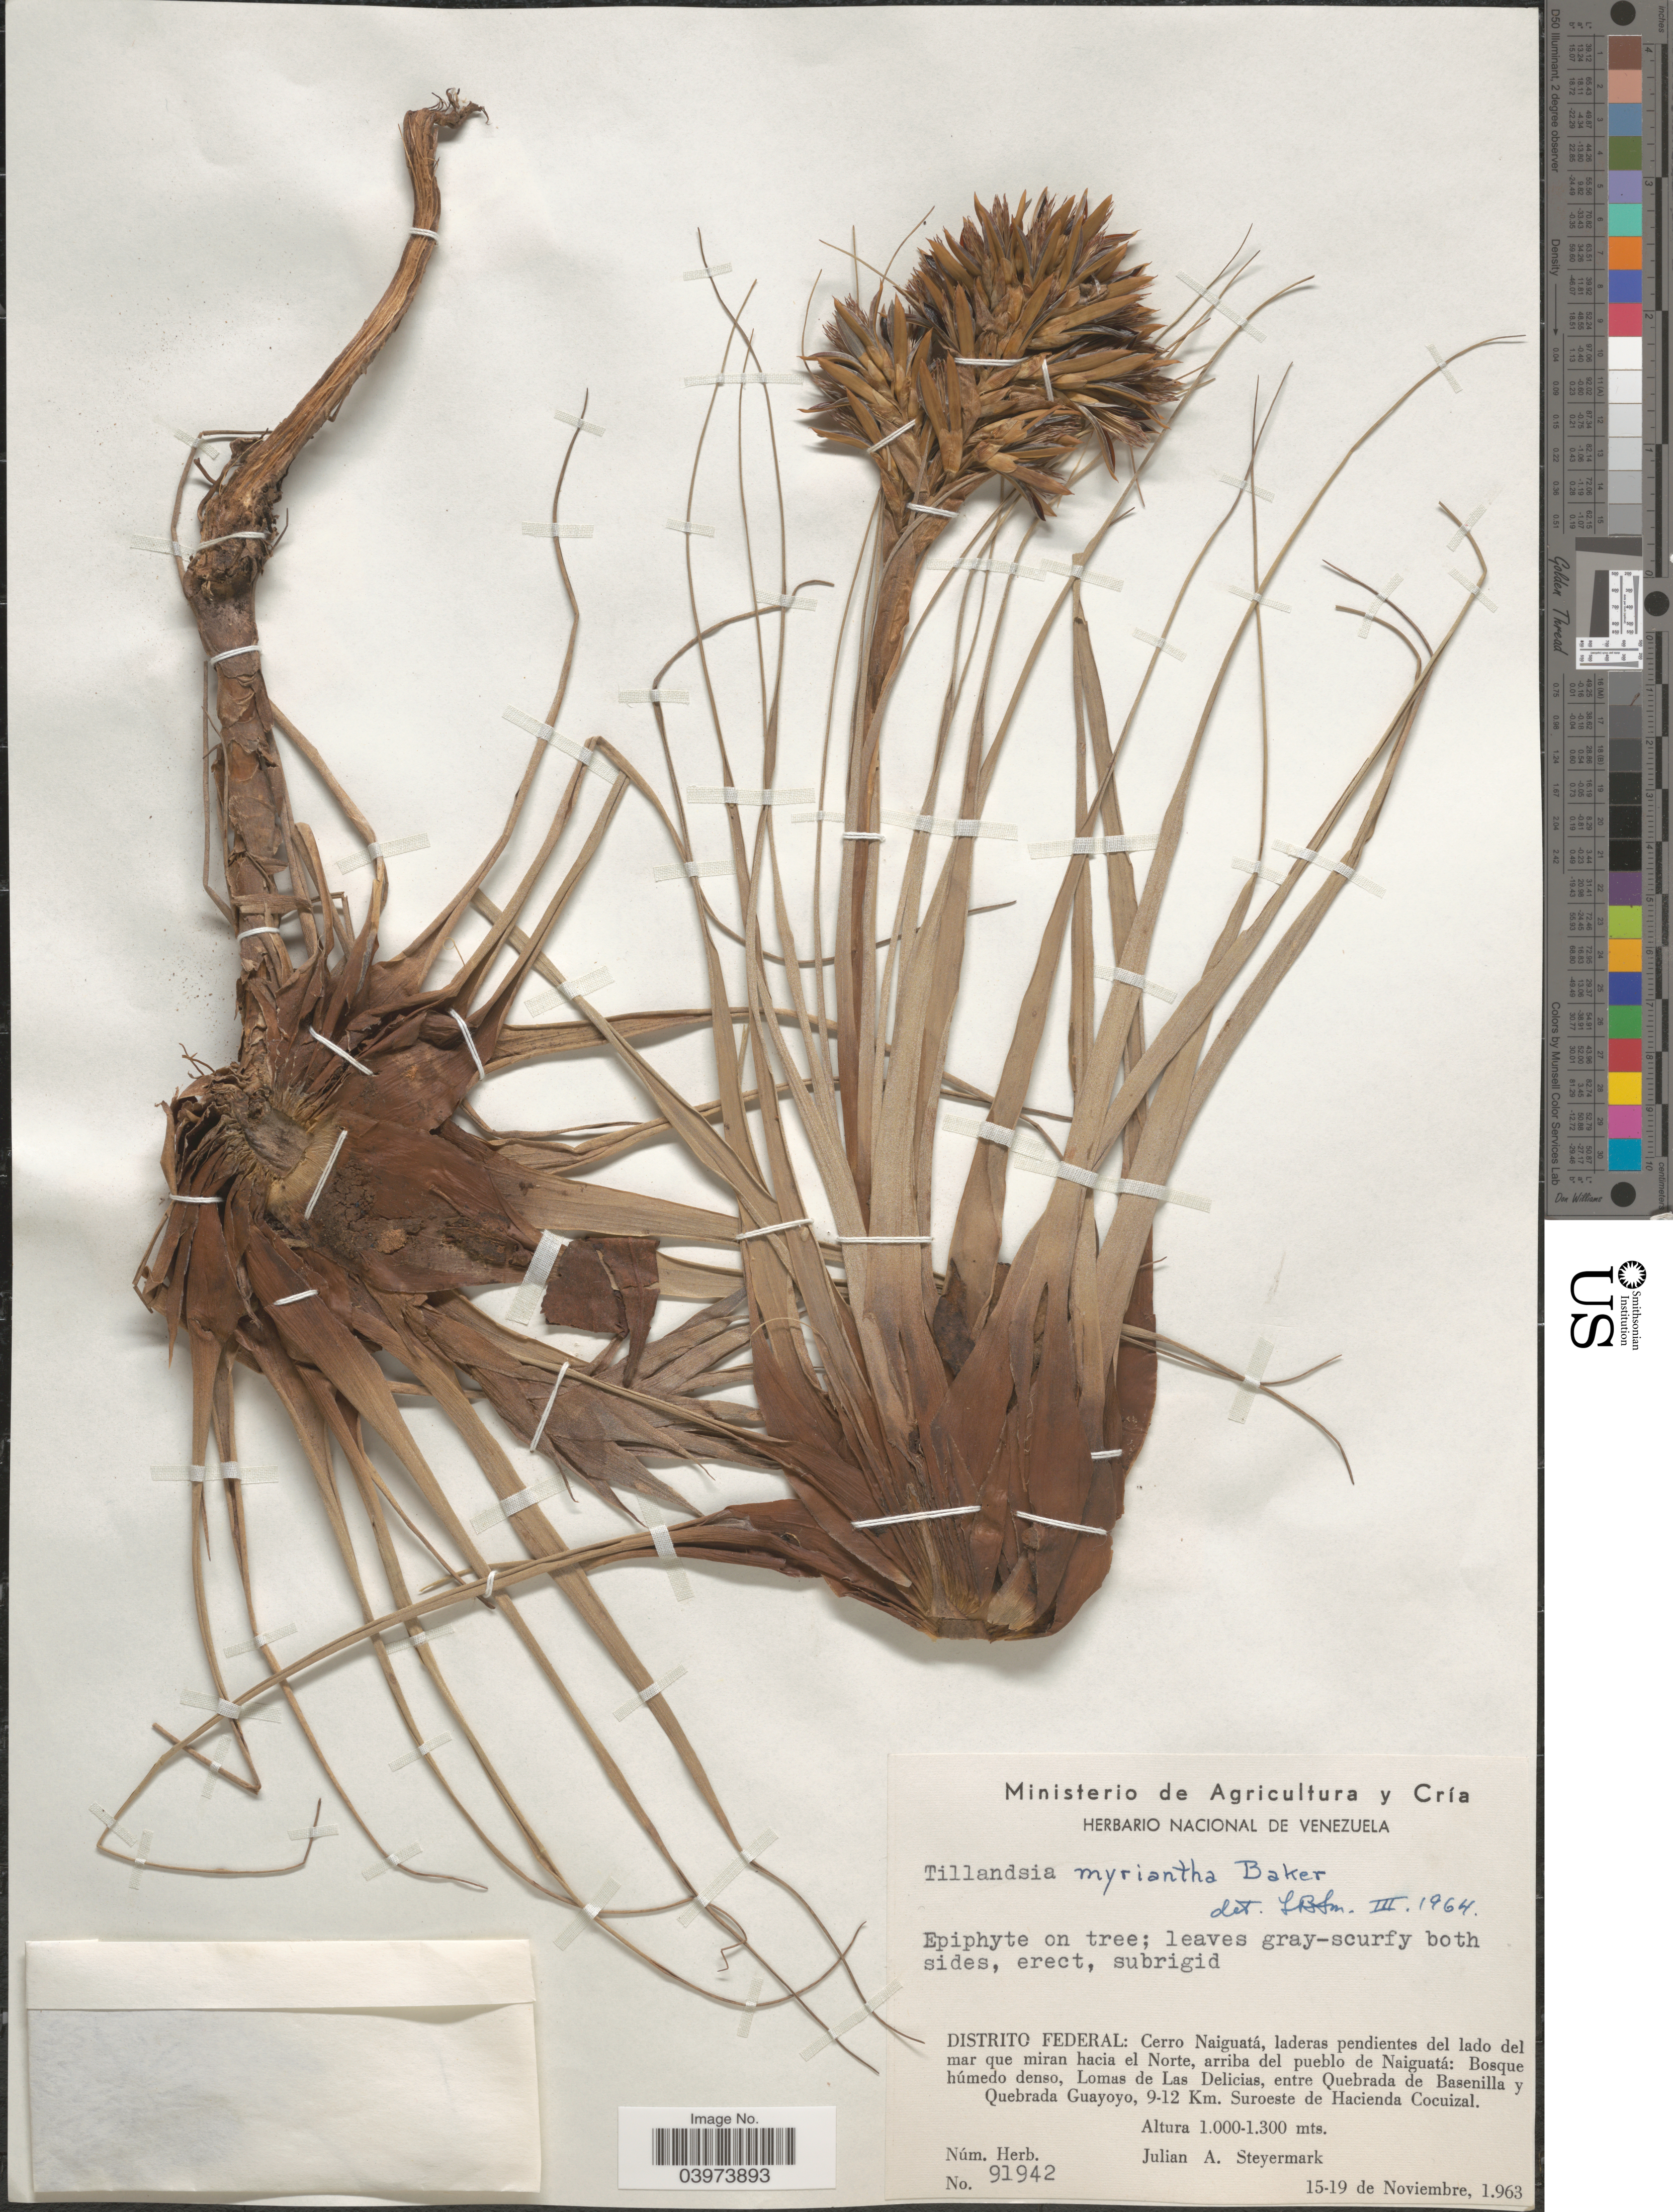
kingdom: Plantae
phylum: Tracheophyta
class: Liliopsida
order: Poales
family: Bromeliaceae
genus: Tillandsia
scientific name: Tillandsia myriantha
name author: Baker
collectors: J. Steyermark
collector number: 91942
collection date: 1963-11-15/1963-11-19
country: Venezuela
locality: Distrito Federal: Cerro Naiguatá, laderas pendientes del lado del mar que miran hacia el Norte, arriba del pueblo de Naiguatá: Bosque húmedo denso, Lomas de Las Delicias, entre Quebrada de Basenilla y Quebrada Guayoyo, 9-12 Km. Suroeste de Hacienda Cocuizal.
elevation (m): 1000